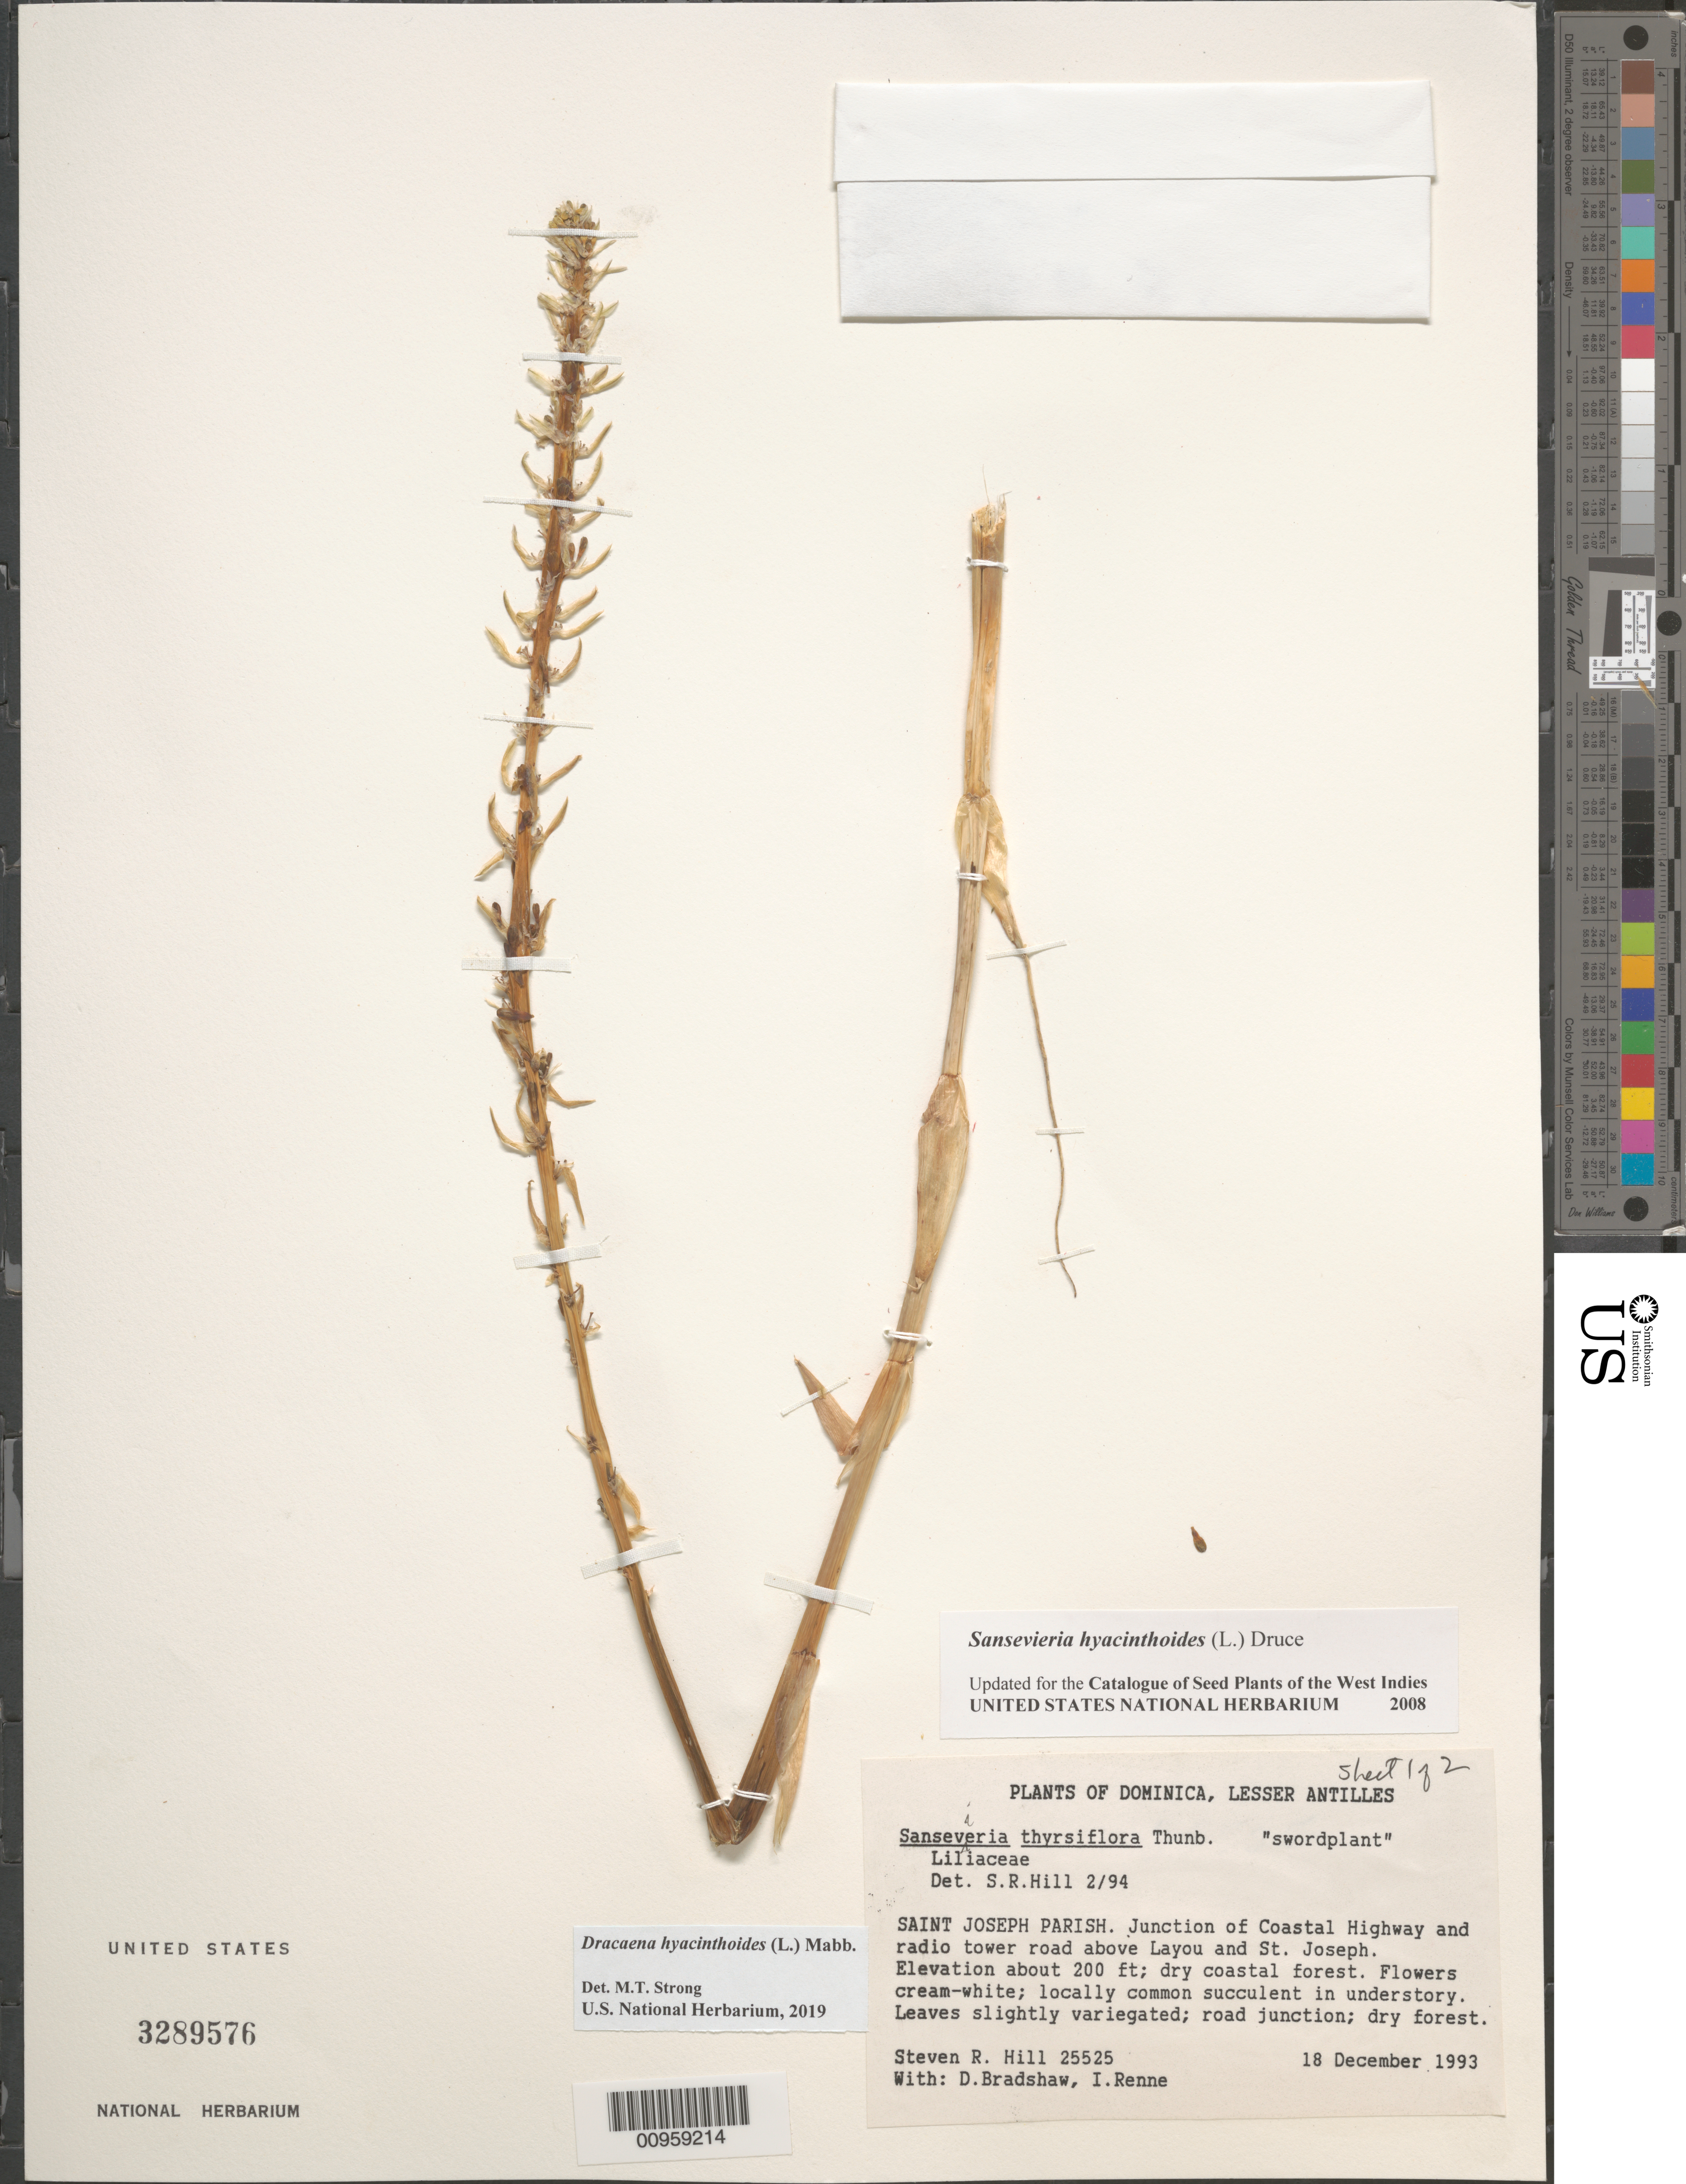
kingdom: Plantae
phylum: Tracheophyta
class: Liliopsida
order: Asparagales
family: Asparagaceae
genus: Dracaena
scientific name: Dracaena hyacinthoides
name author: (L.) Mabb.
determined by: Strong, Mark T., (BOT), Smithsonian Institution - National Museum of Natural History (UNITED STATES)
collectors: S. R. Hill, D. Bradshaw & I. Renne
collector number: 25525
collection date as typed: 18 Dec 1993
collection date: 1993-12-18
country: Dominica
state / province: St. Joseph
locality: Junction of Coastal Highway and radio tower road above Layou and St. Joseph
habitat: In understory of dry coastal forest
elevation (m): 61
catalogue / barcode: US 3289576